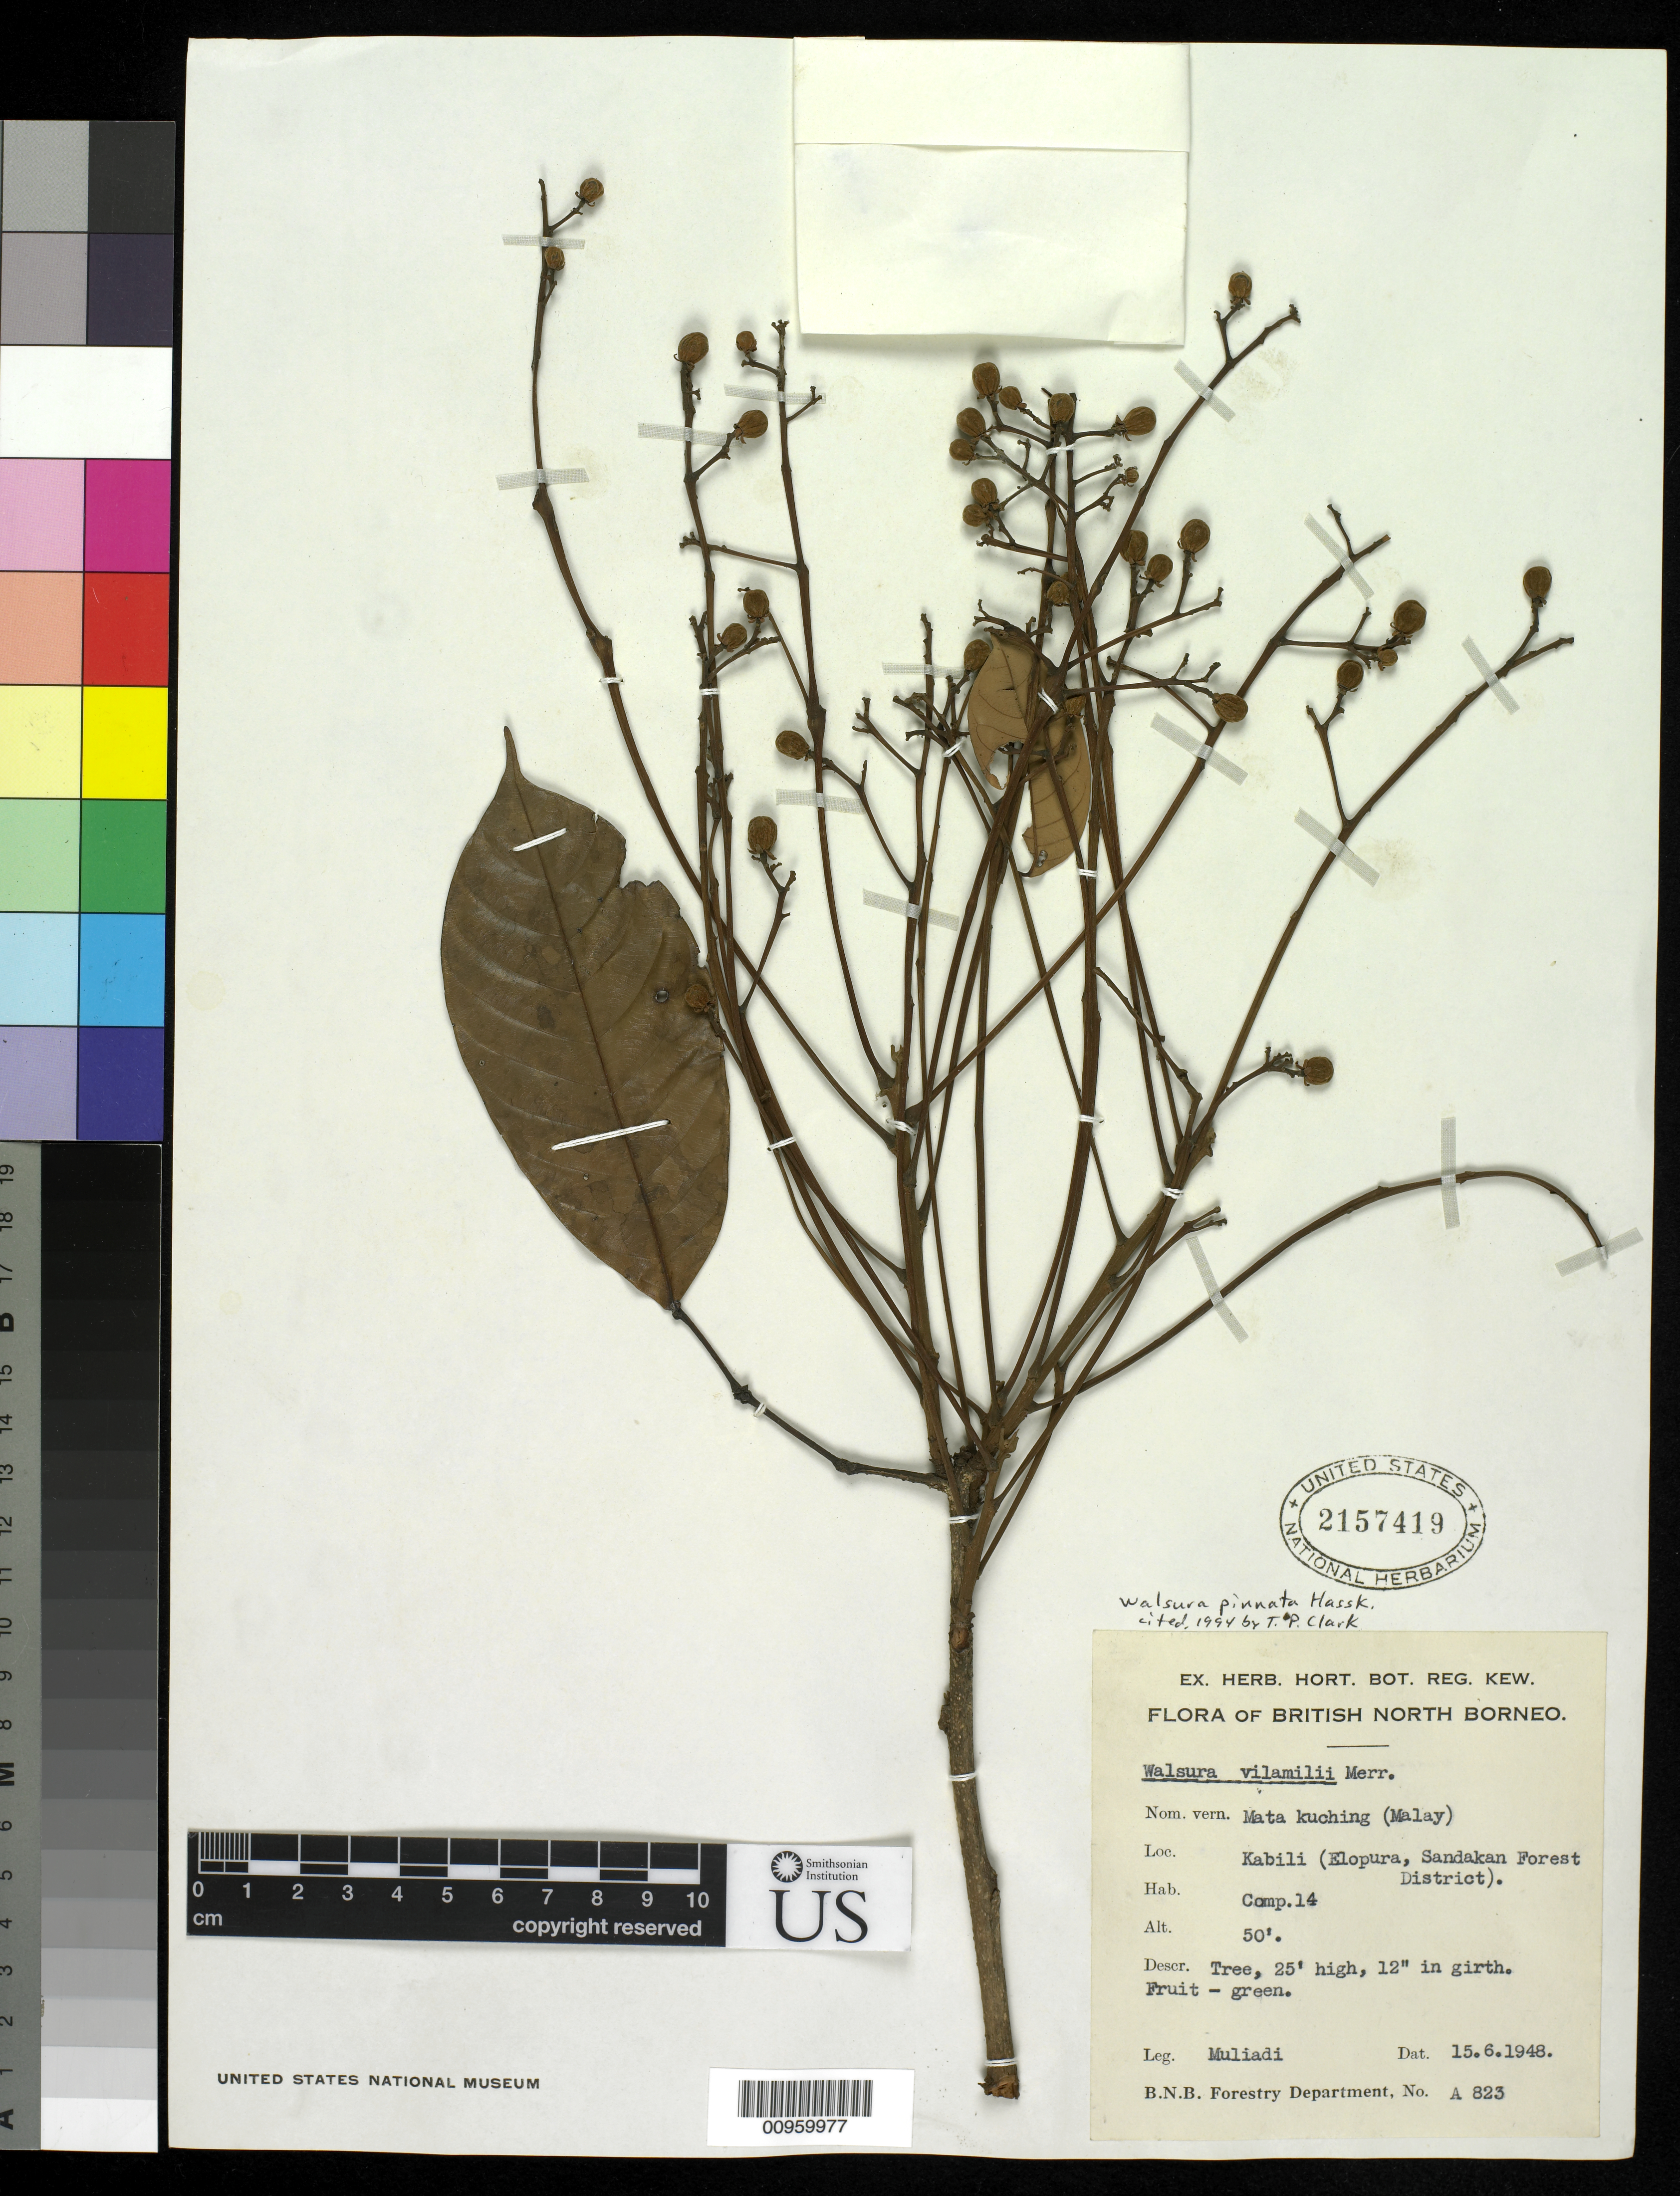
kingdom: Plantae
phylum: Tracheophyta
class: Magnoliopsida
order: Sapindales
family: Meliaceae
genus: Walsura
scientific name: Walsura pinnata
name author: Hassk.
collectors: -. Muliadi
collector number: A 823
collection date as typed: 15 Jun 1948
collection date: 1948-06-15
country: Malaysia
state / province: Sabah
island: Borneo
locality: Kabili (Elopura, Sandakan Forest District)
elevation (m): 15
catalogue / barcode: US 2157419